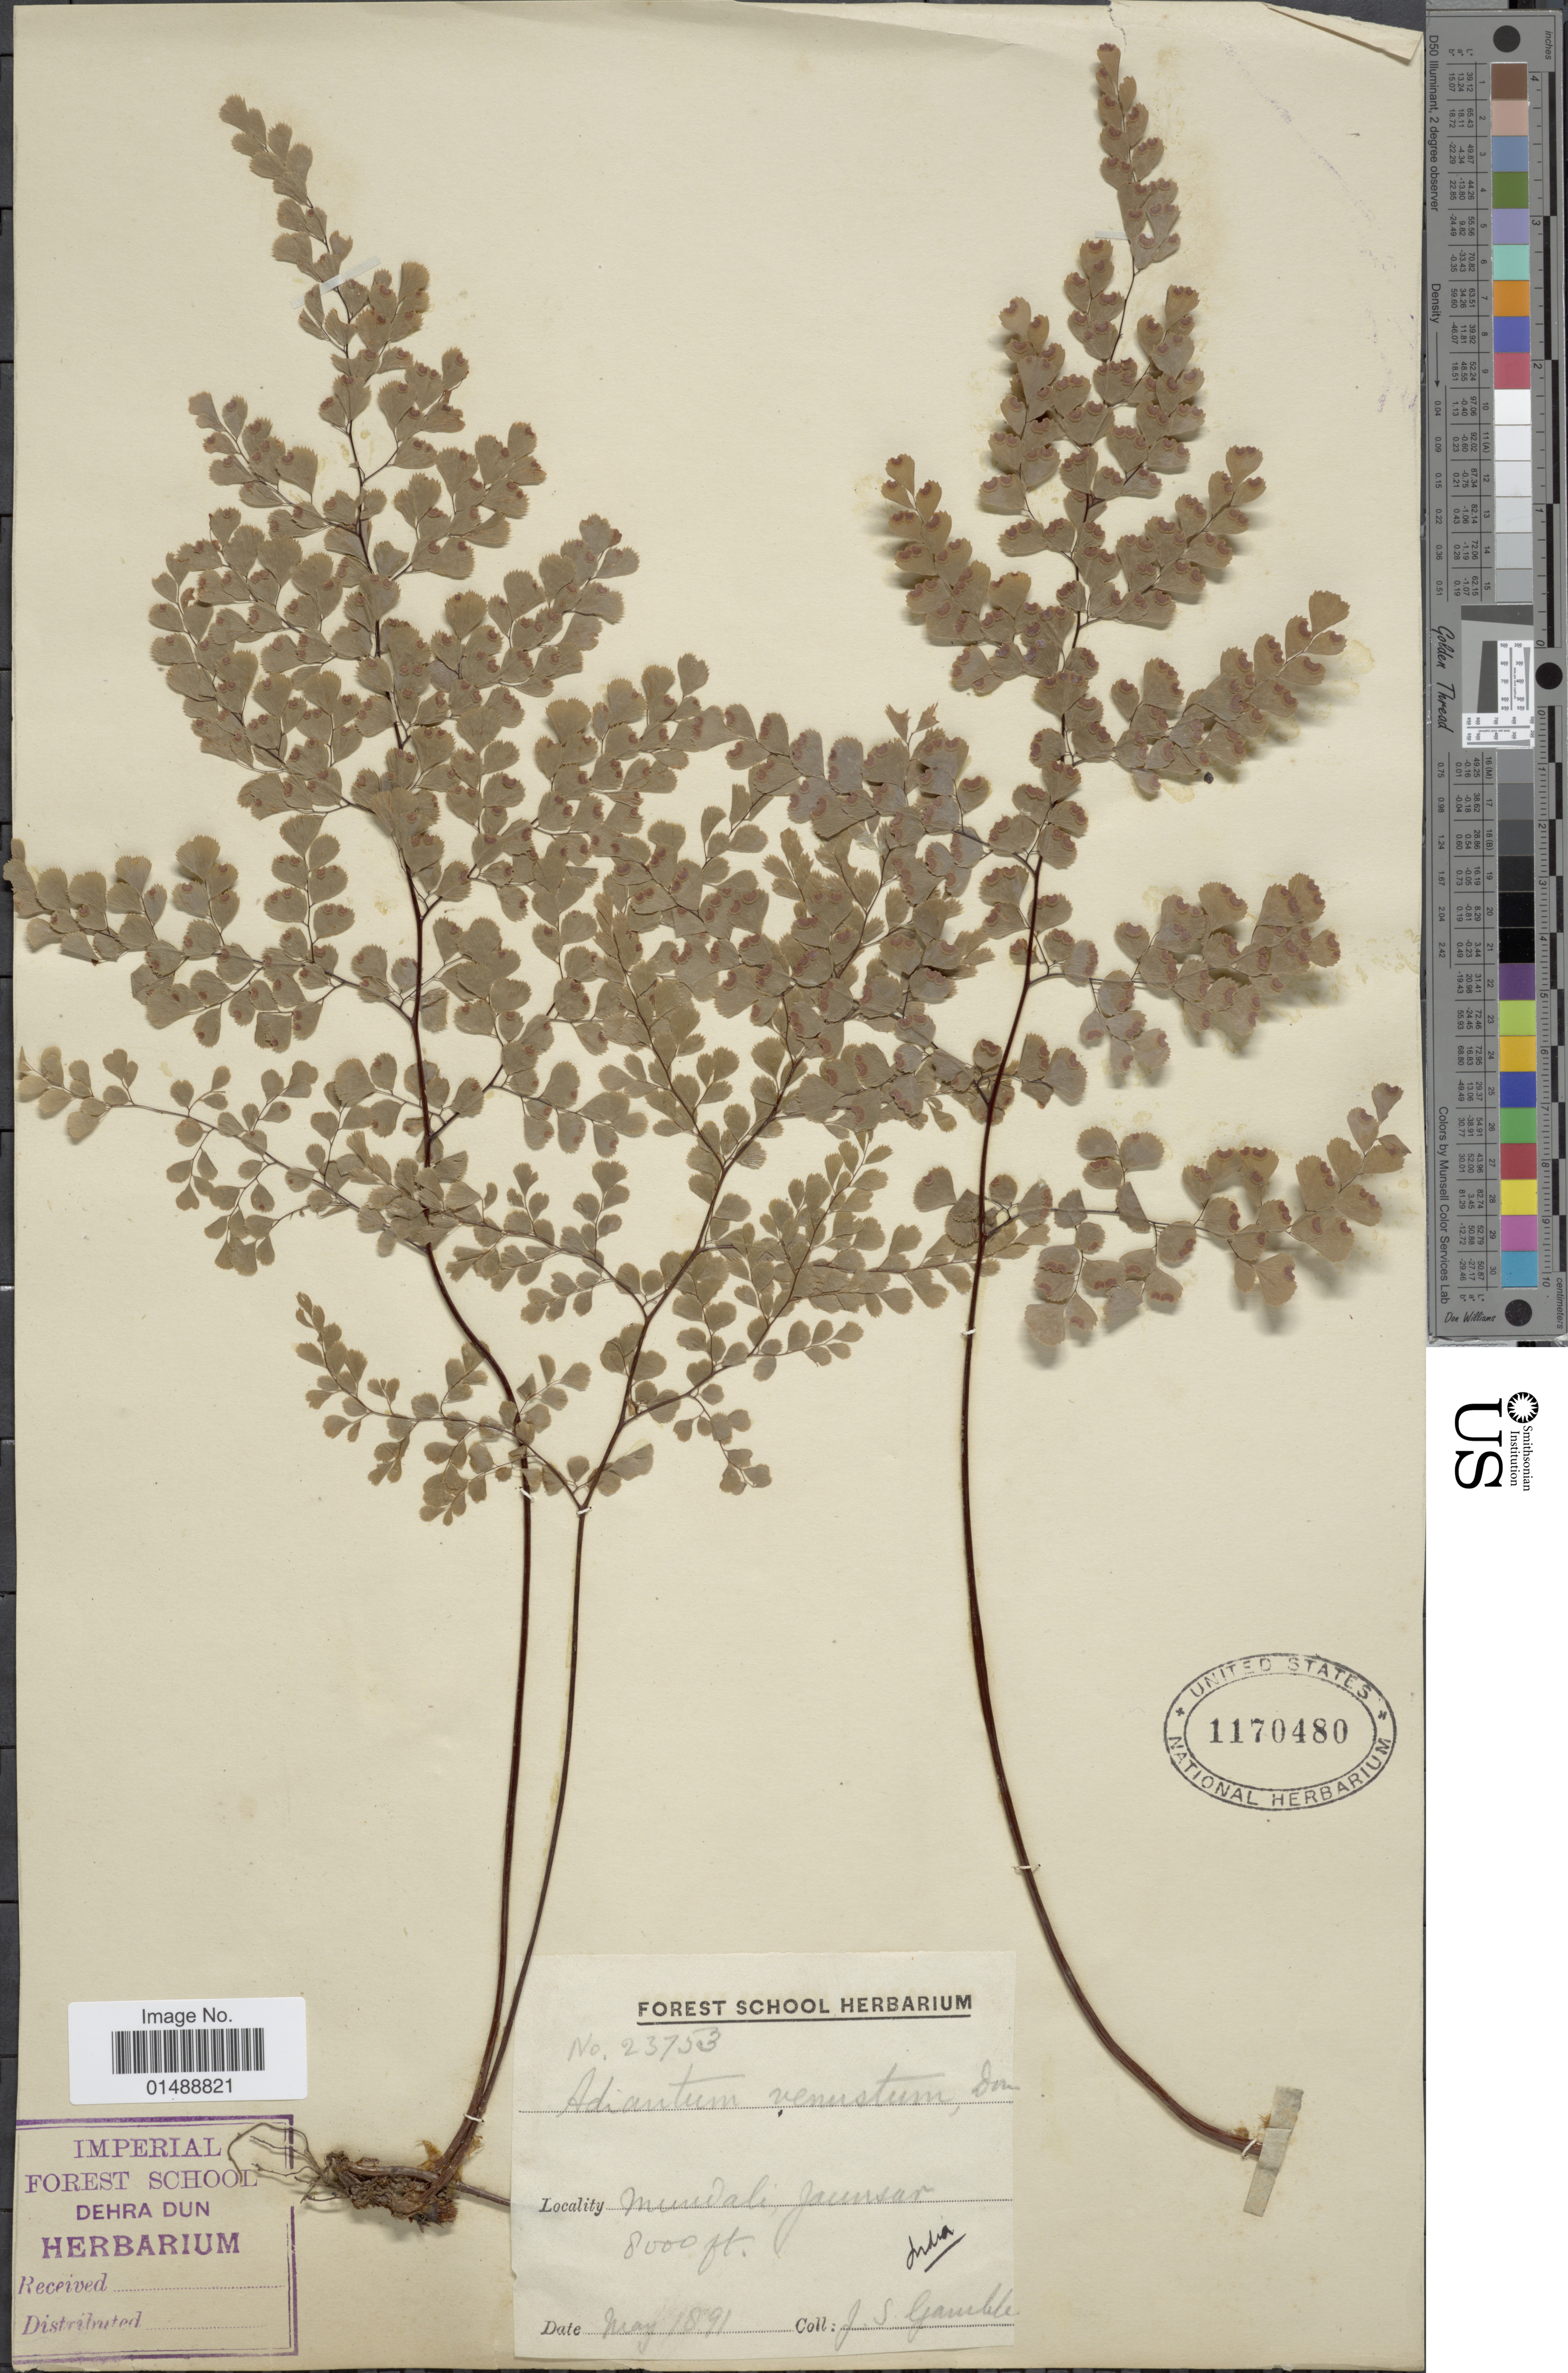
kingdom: Plantae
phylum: Tracheophyta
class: Polypodiopsida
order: Polypodiales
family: Pteridaceae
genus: Adiantum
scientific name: Adiantum venustum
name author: D. Don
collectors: J. S. Gamble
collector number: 23753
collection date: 1891-05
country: India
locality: Mundali, Jaunsar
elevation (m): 2438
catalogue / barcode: US 1170480